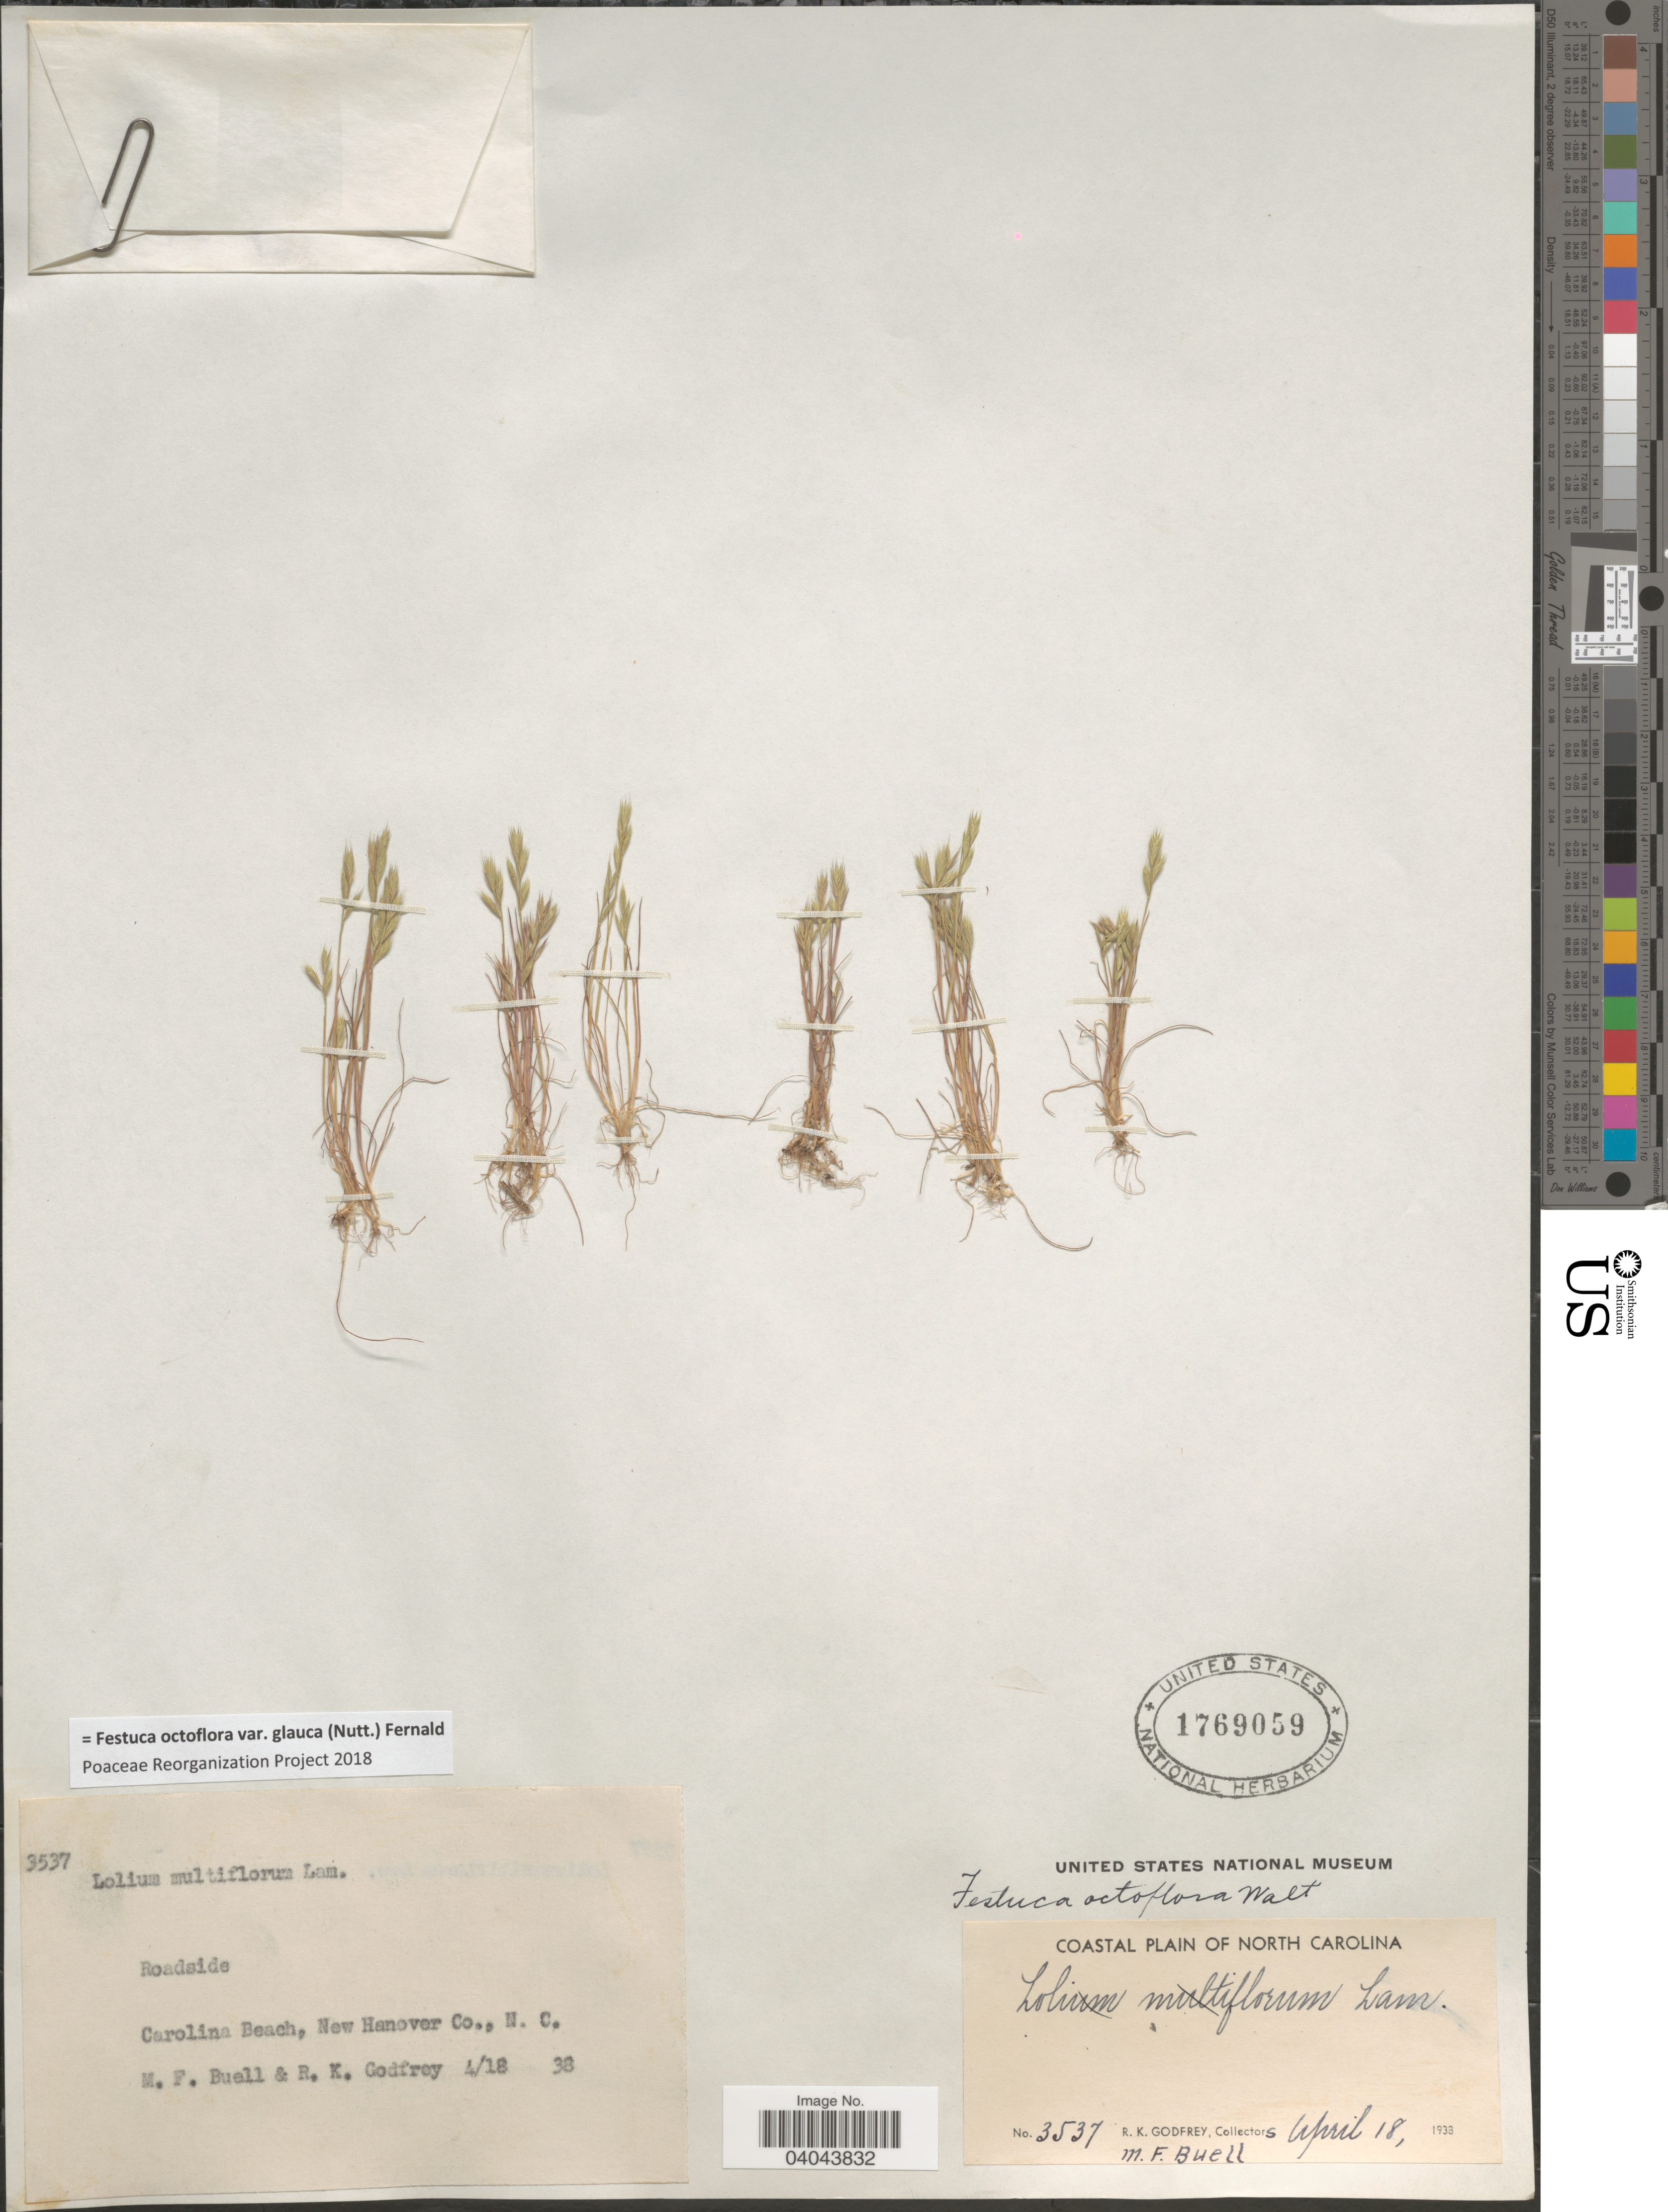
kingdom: Plantae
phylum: Tracheophyta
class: Liliopsida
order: Poales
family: Poaceae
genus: Festuca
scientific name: Festuca octoflora var. glauca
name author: (Nutt.) Fernald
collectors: R. K. Godfrey & M. Buell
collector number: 3537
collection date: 1938-04-18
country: United States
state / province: North Carolina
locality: Coastal Plain of North Carolina. Carolina Beach, New Hanover Co.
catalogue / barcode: US 1769059